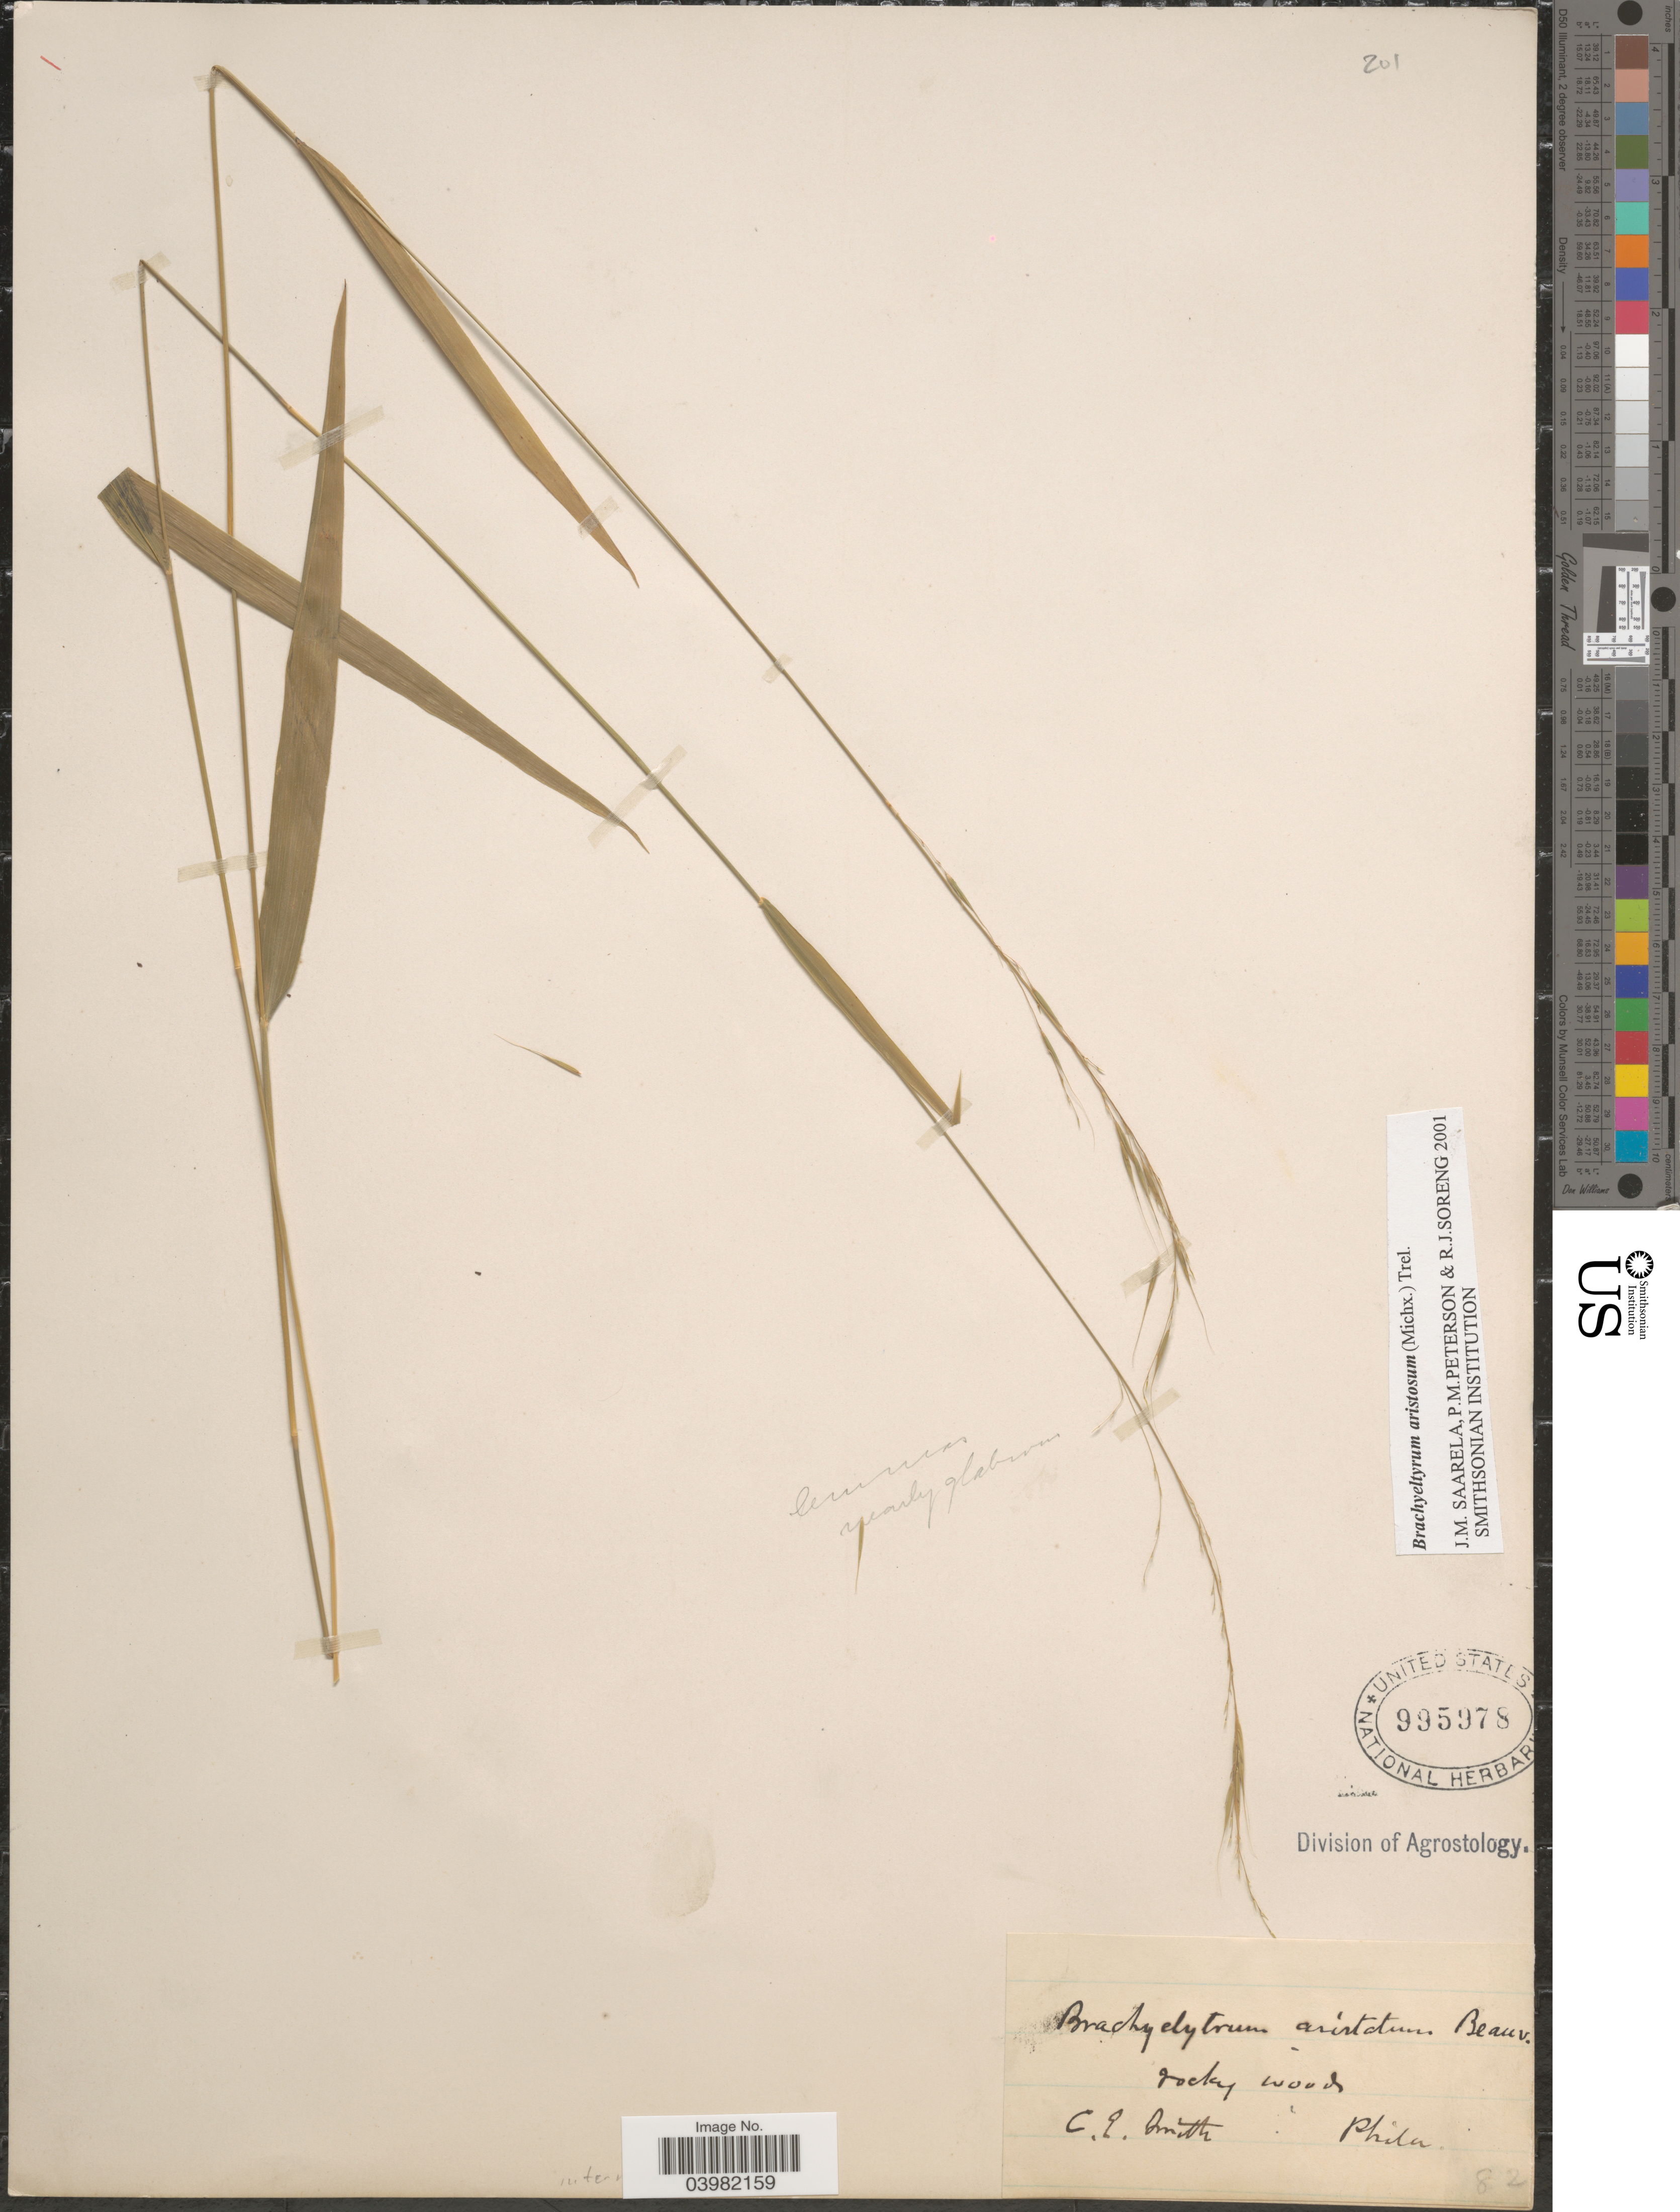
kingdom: Plantae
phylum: Tracheophyta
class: Liliopsida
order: Poales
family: Poaceae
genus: Brachyelytrum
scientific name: Brachyelytrum aristosum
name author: (Michx.) P. Beauv. ex Trel.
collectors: C. E. Smith Jr.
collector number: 82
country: United States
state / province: Pennsylvania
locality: Phila.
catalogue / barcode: US 995978